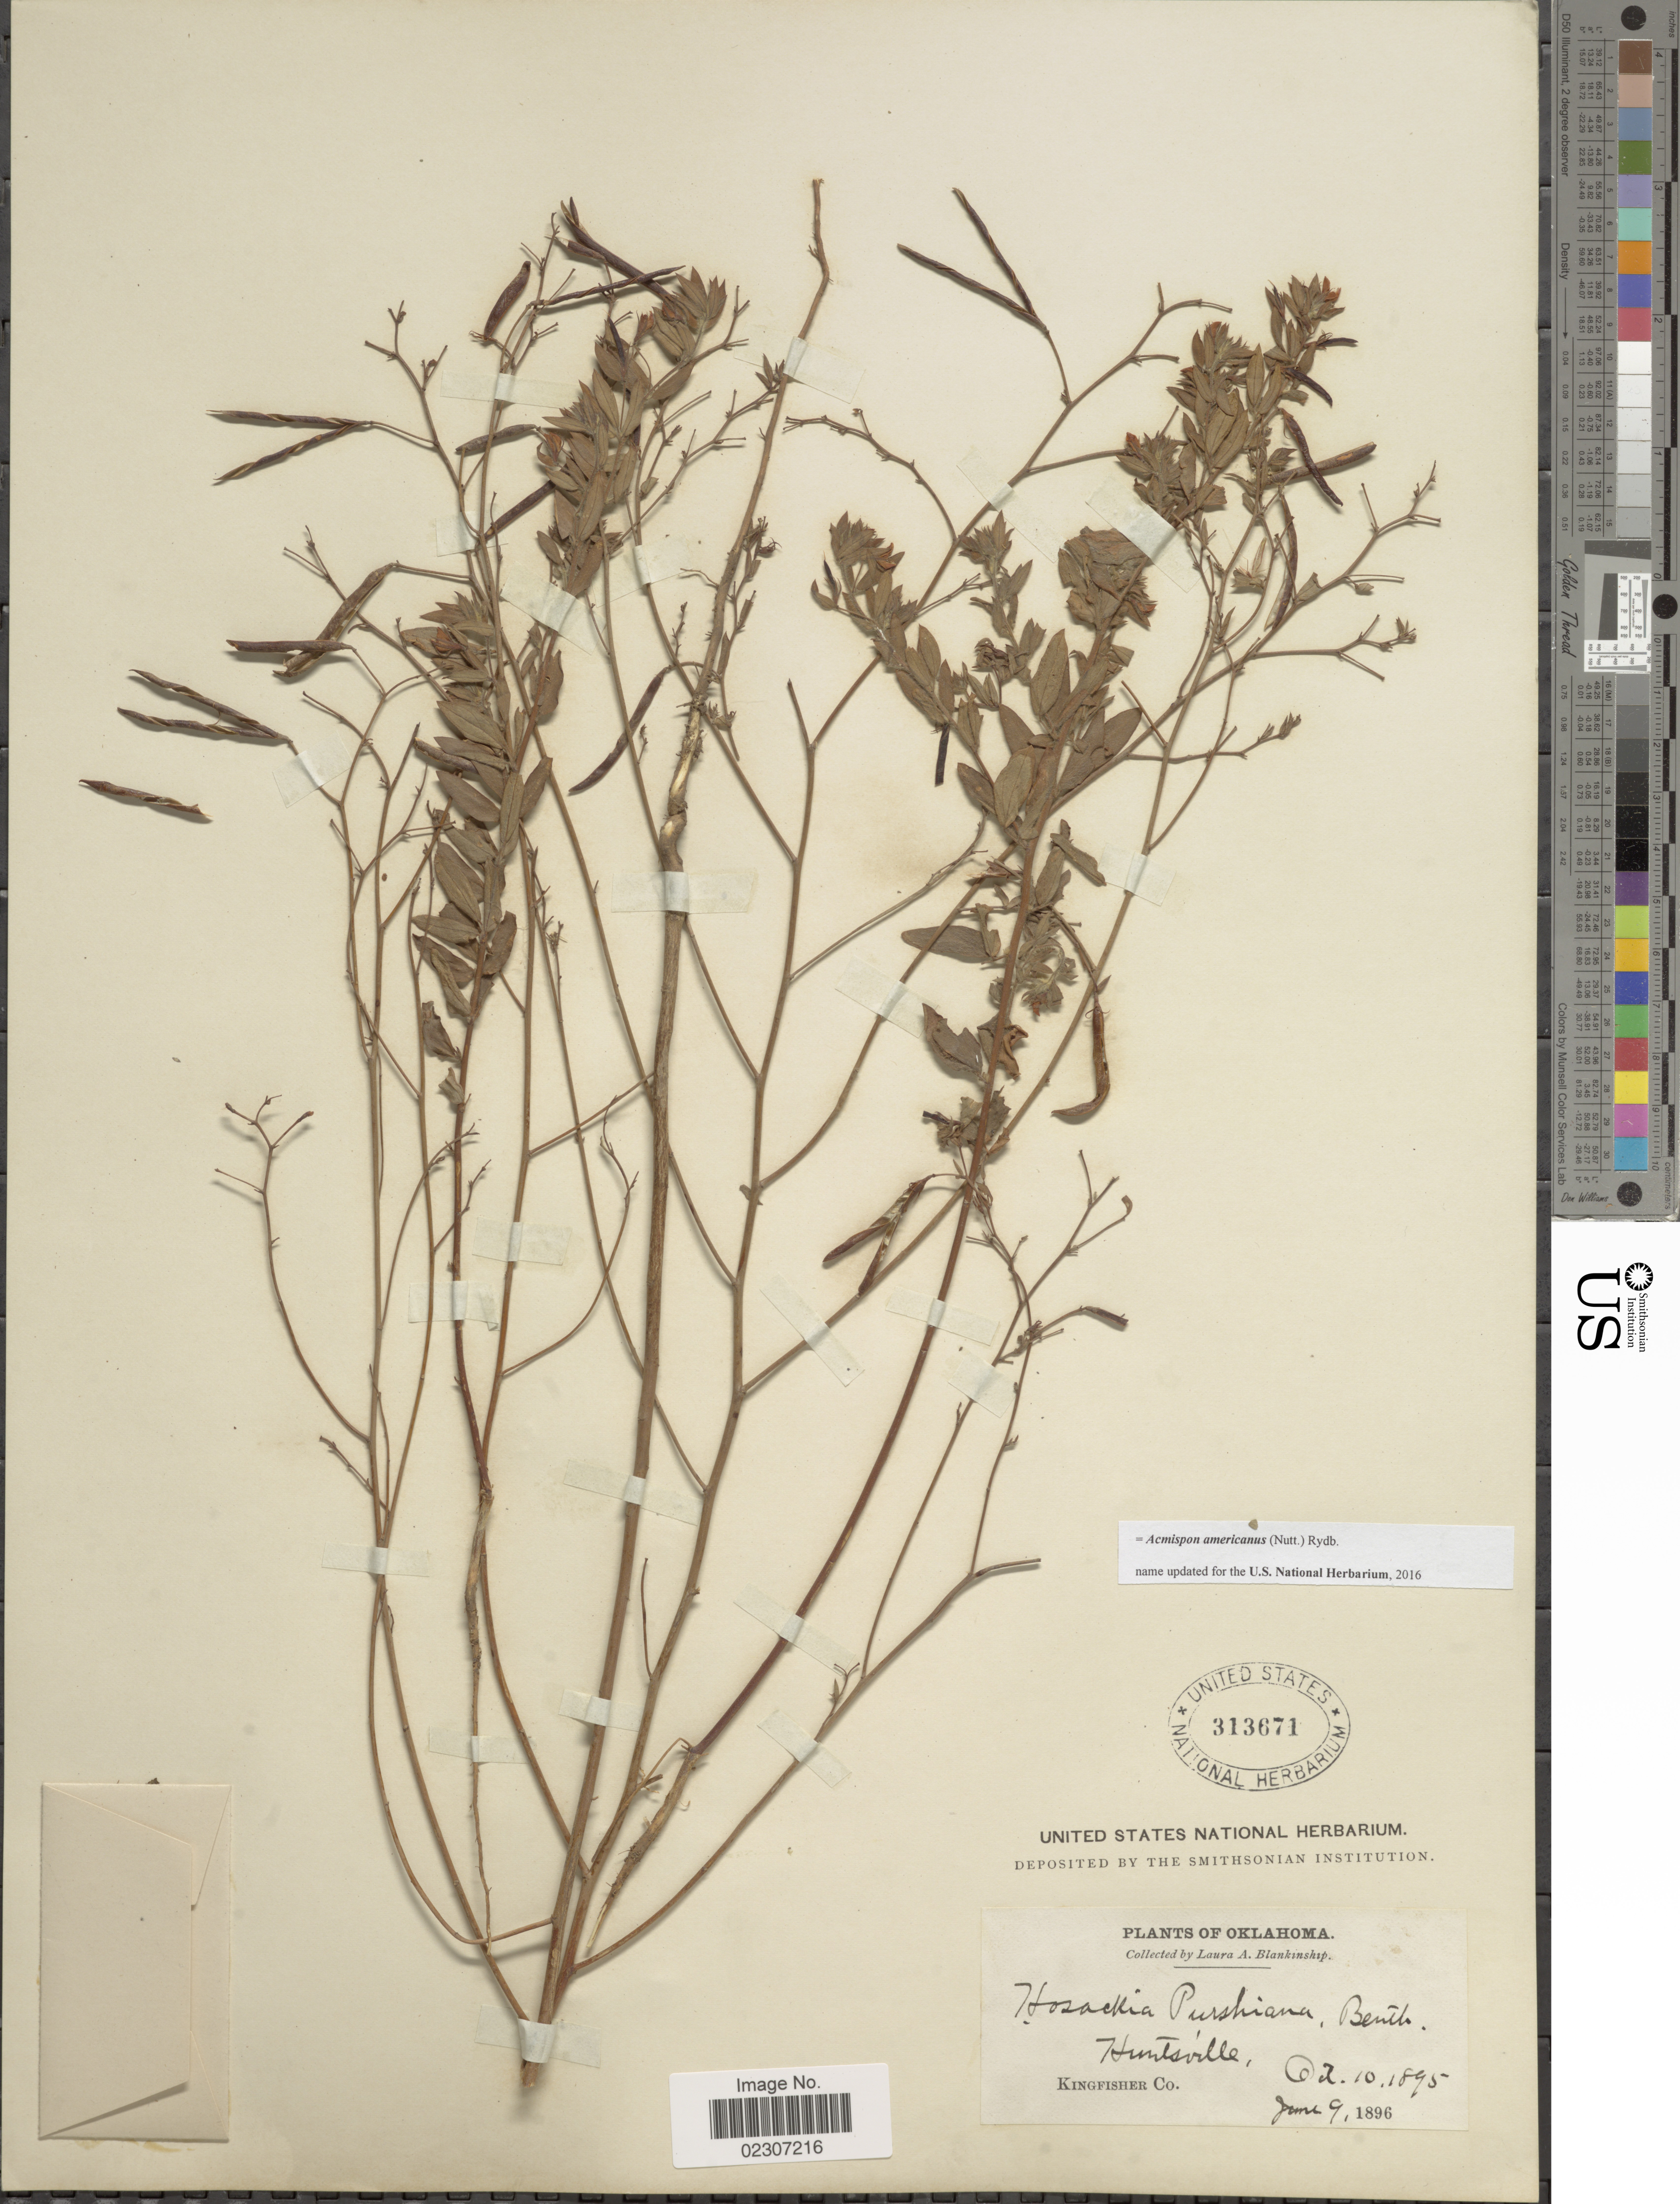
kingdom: Plantae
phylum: Tracheophyta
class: Magnoliopsida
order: Fabales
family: Fabaceae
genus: Acmispon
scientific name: Acmispon americanus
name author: (Nutt.) Rydb.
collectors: L. A. Blankinship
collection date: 1895-10-10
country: United States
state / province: Oklahoma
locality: Oklahoma, Huntsville, Kingfisher Co.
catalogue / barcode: US 313671